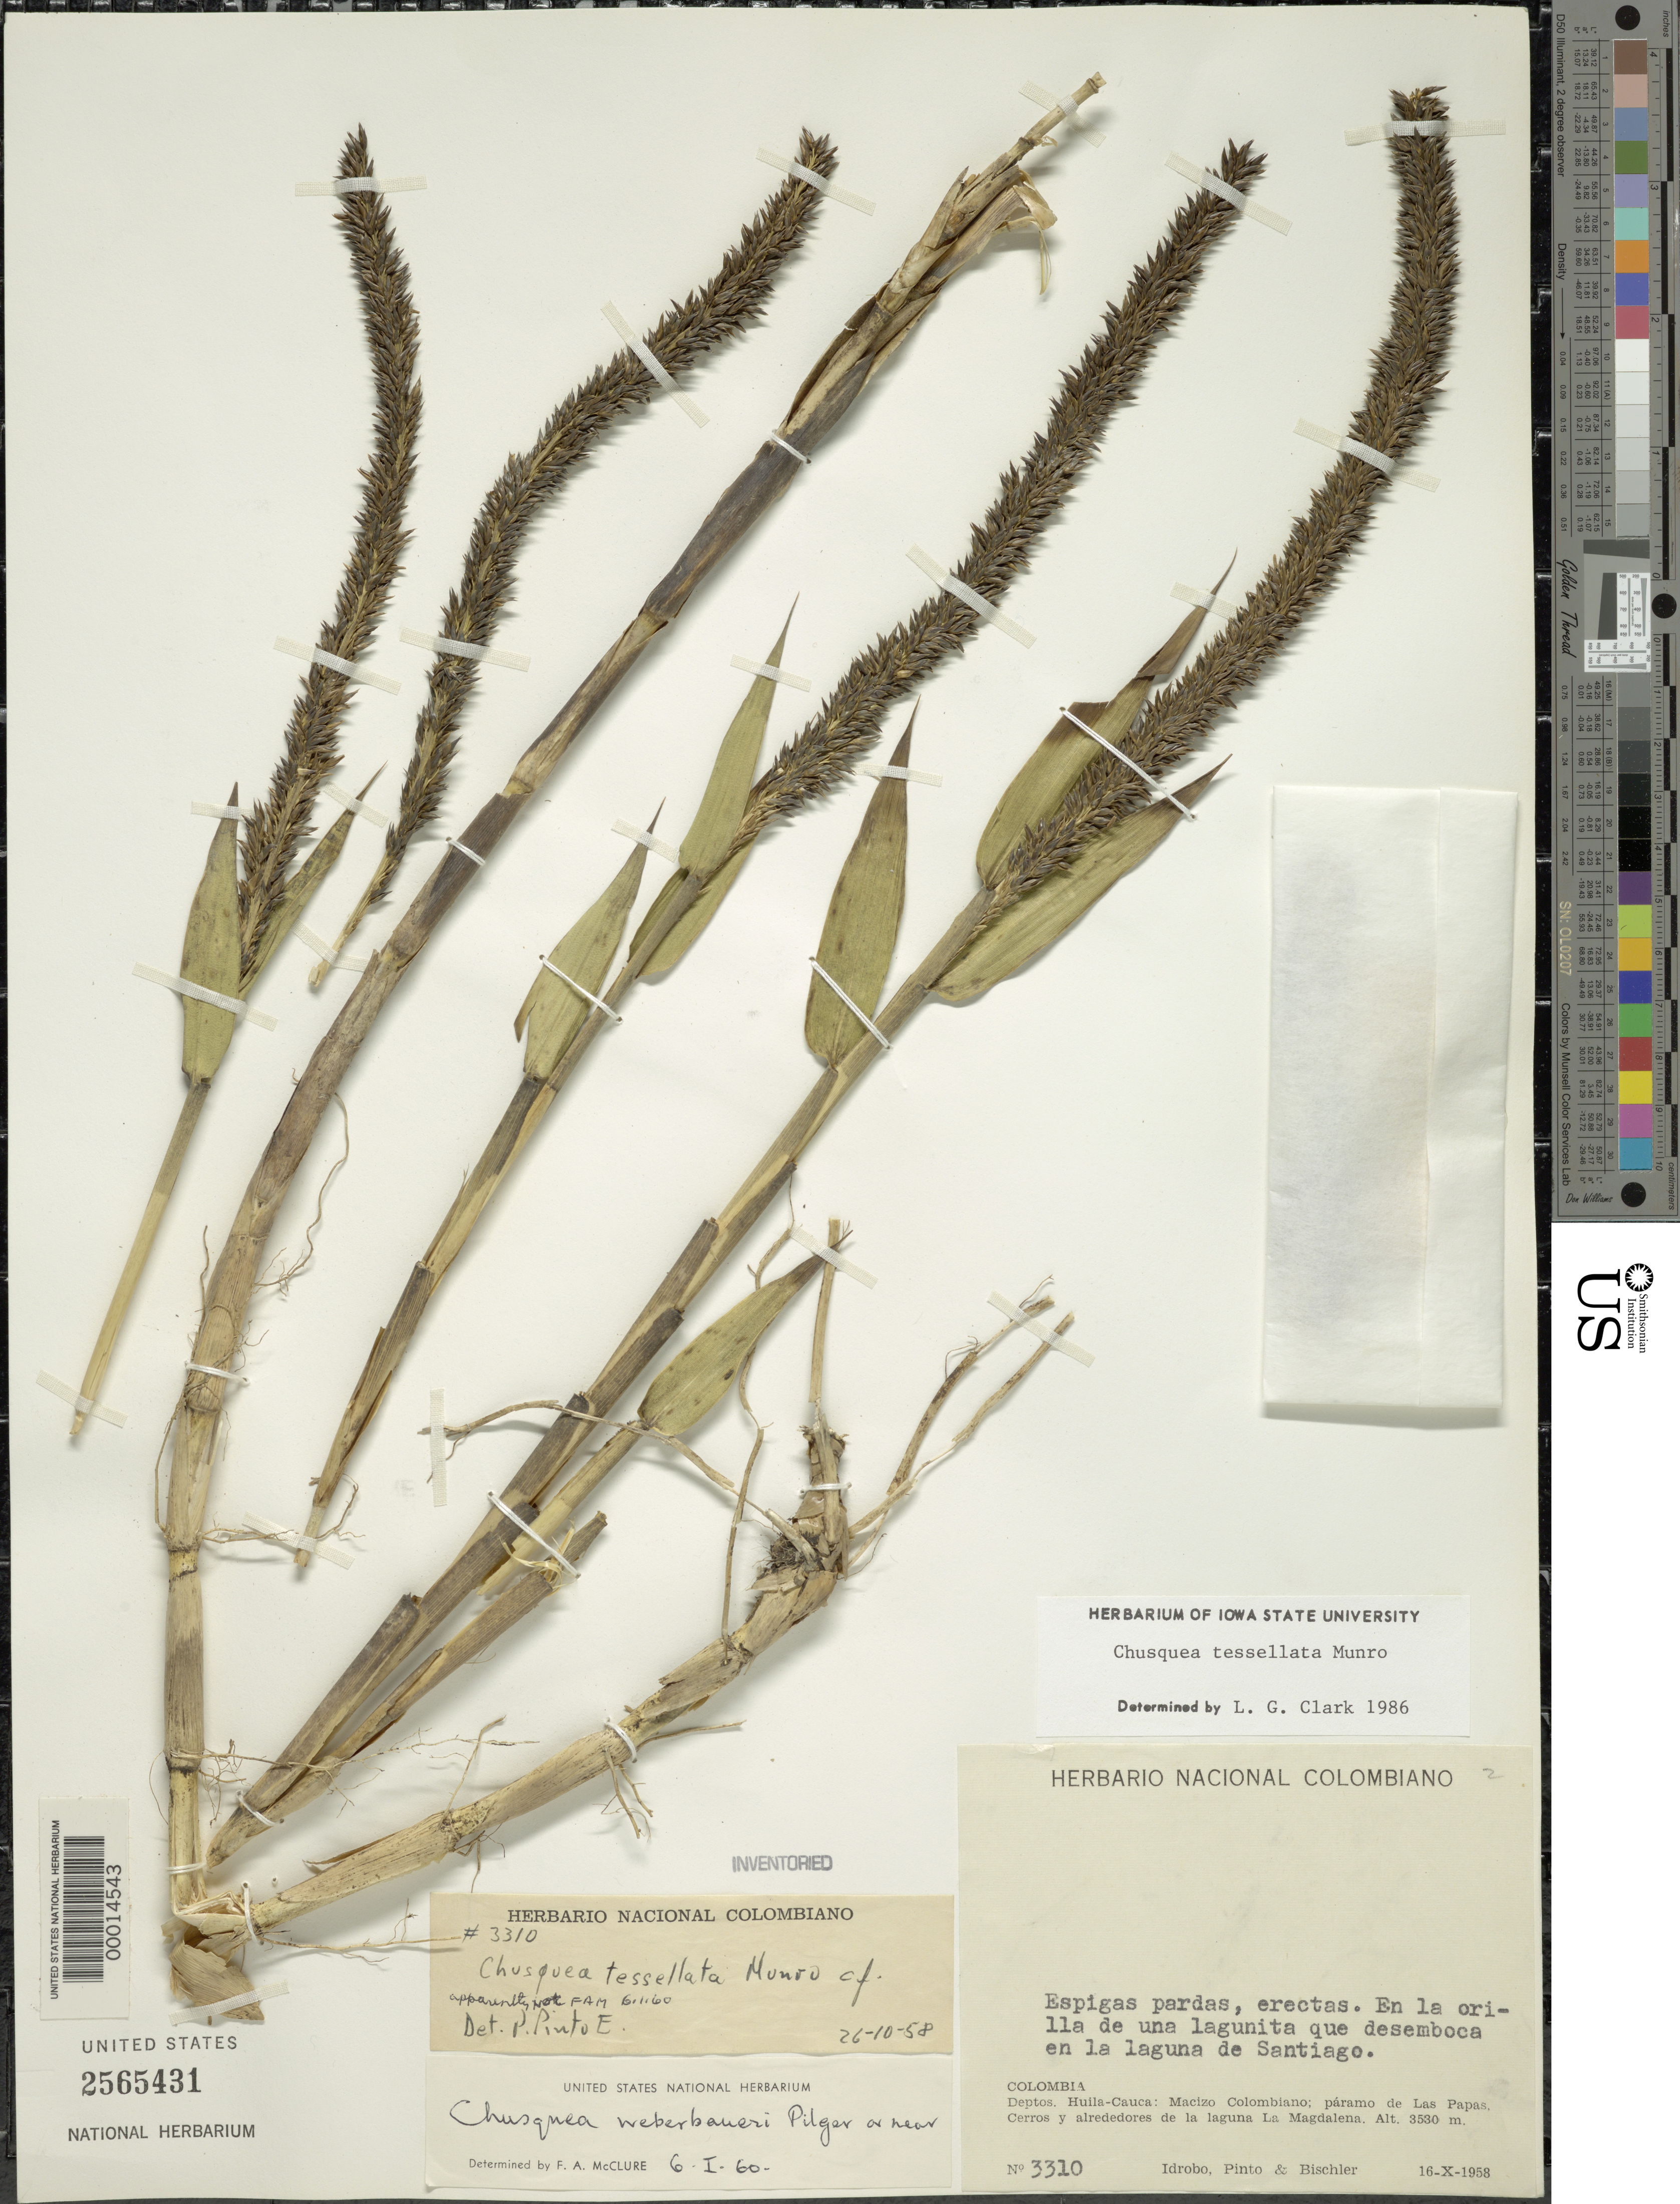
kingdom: Plantae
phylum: Tracheophyta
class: Liliopsida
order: Poales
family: Poaceae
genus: Chusquea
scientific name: Chusquea tessellata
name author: Munro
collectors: J. M. Idrobo, Pinto, -- & -. Bischler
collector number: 3310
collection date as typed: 16 Oct 1958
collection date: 1958-10-16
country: Colombia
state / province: Cauca / Huila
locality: Macizo Colombiano, Paramo de las Papas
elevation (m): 3530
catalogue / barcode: US 2565431